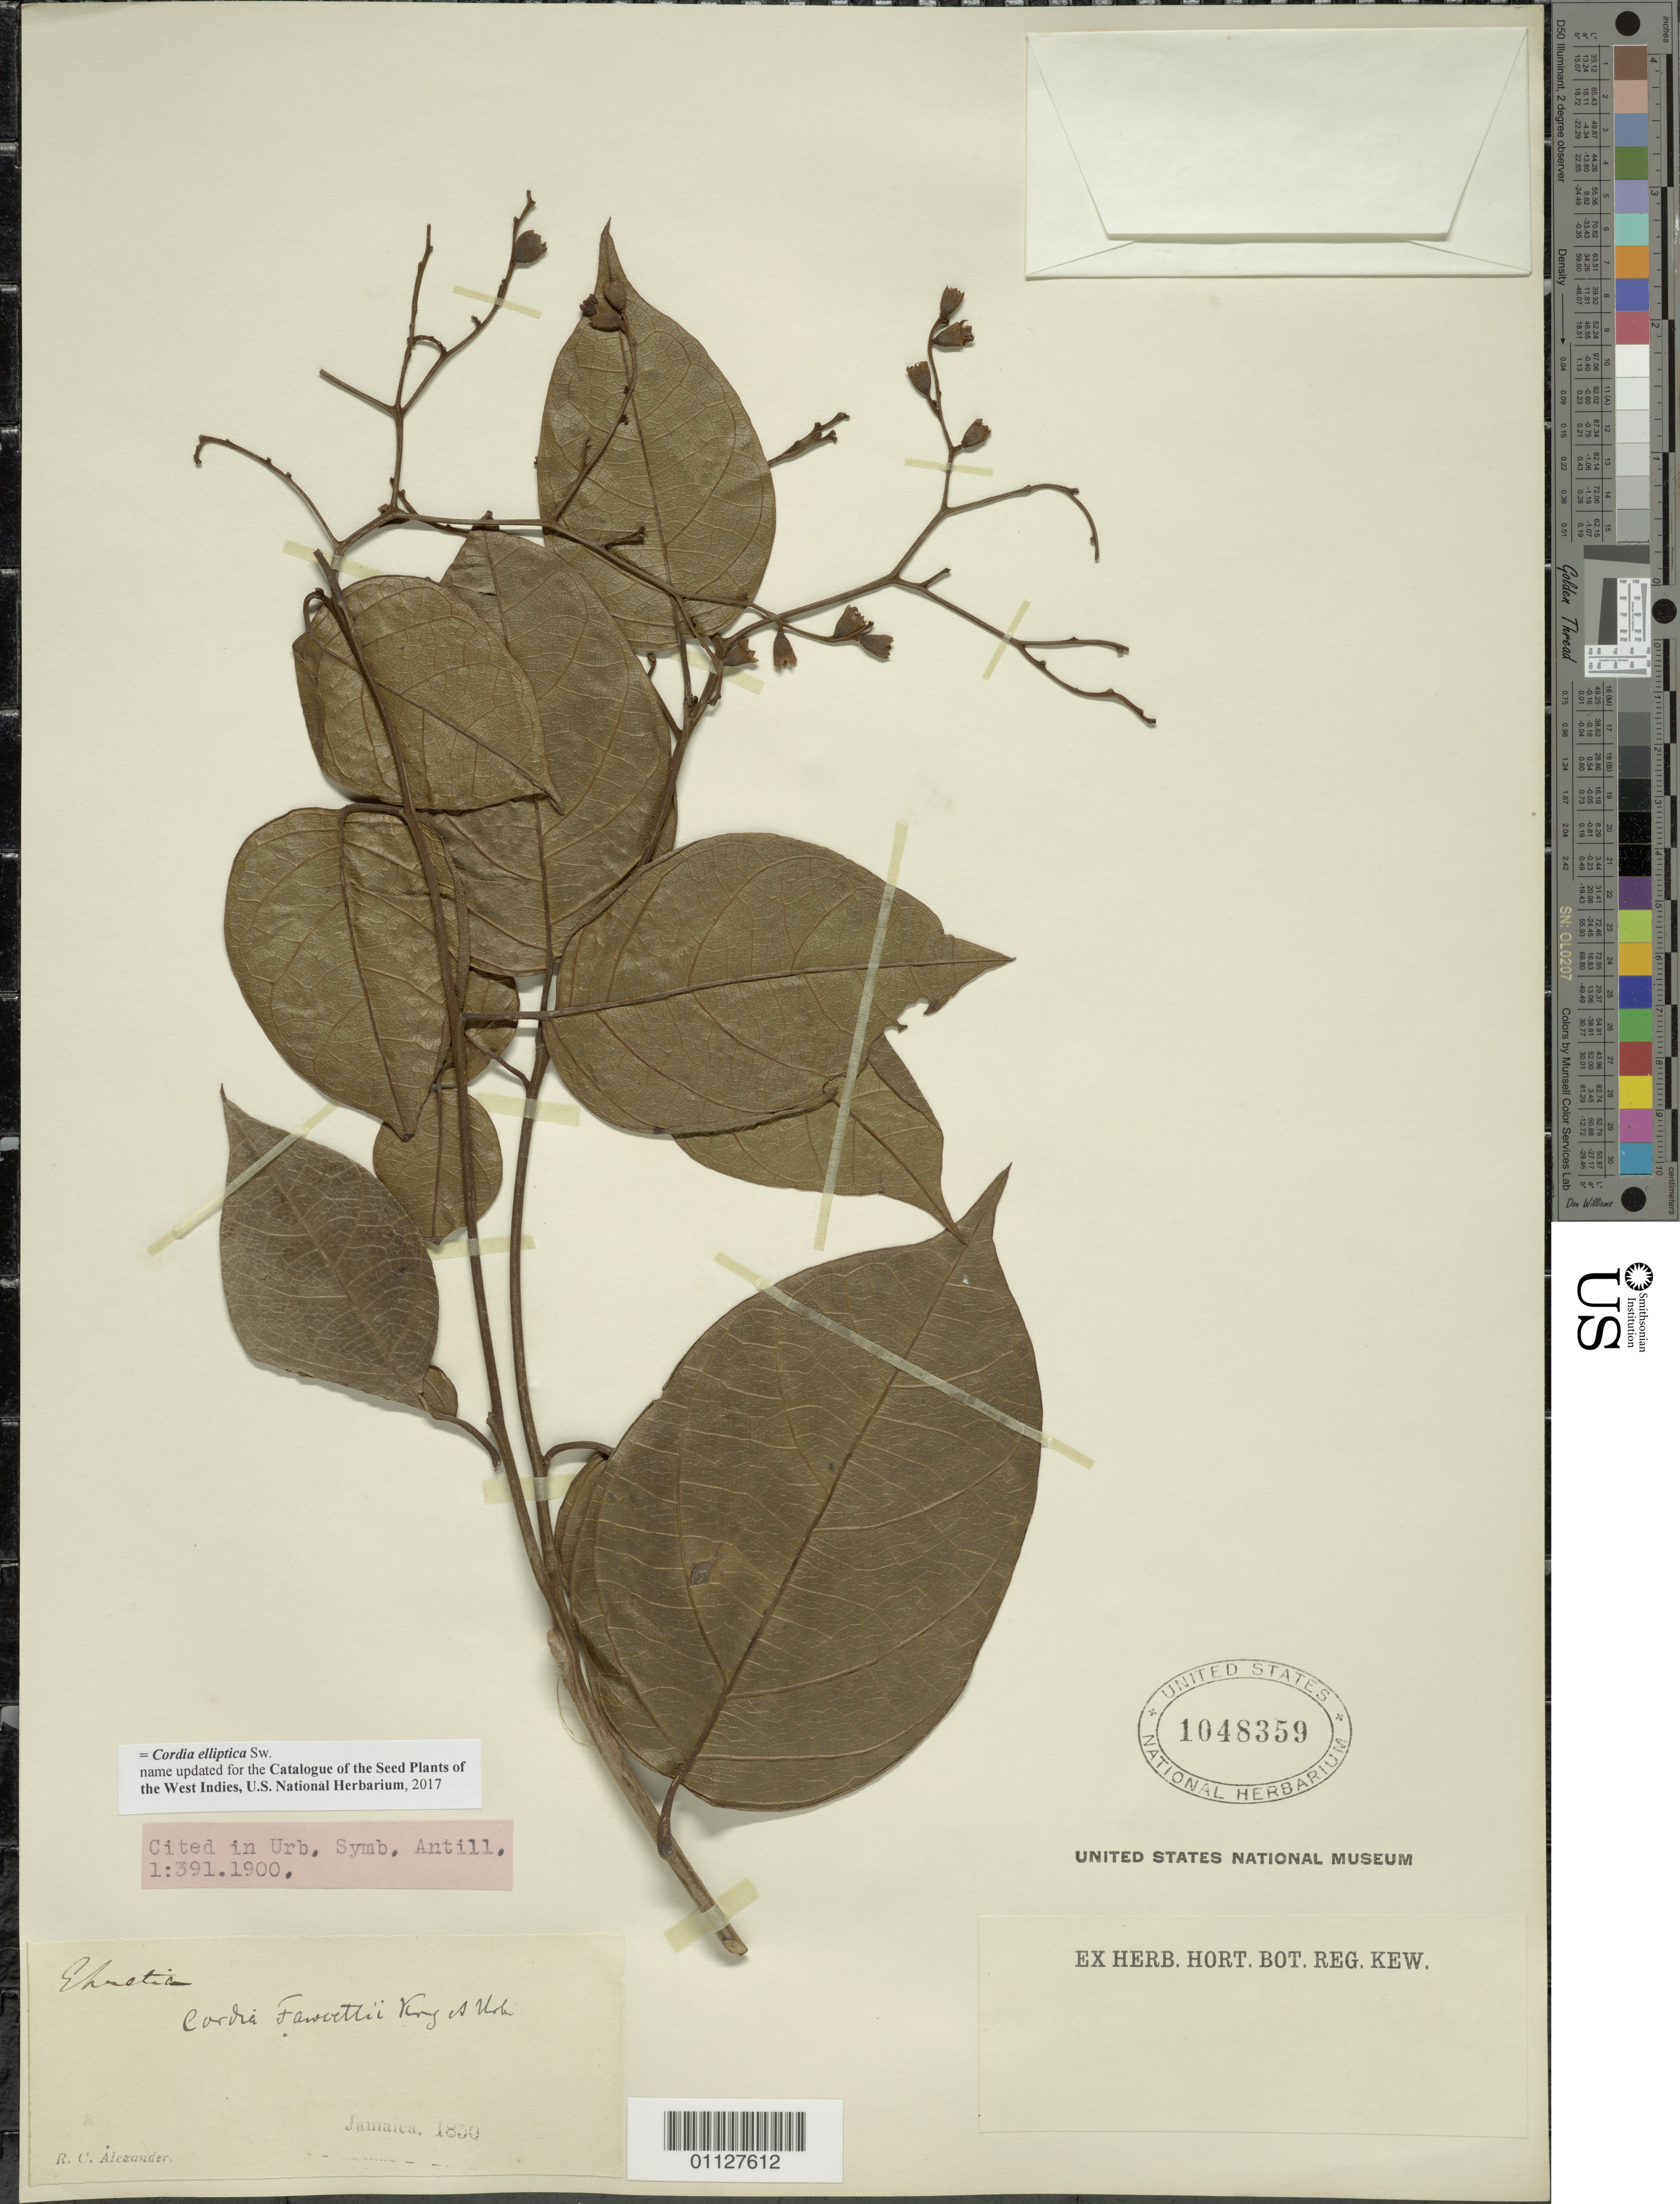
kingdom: Plantae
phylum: Tracheophyta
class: Magnoliopsida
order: Boraginales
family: Cordiaceae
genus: Cordia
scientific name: Cordia elliptica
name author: Sw.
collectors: R. C. Alexander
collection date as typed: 1850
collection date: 1850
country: Jamaica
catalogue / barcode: US 1048359